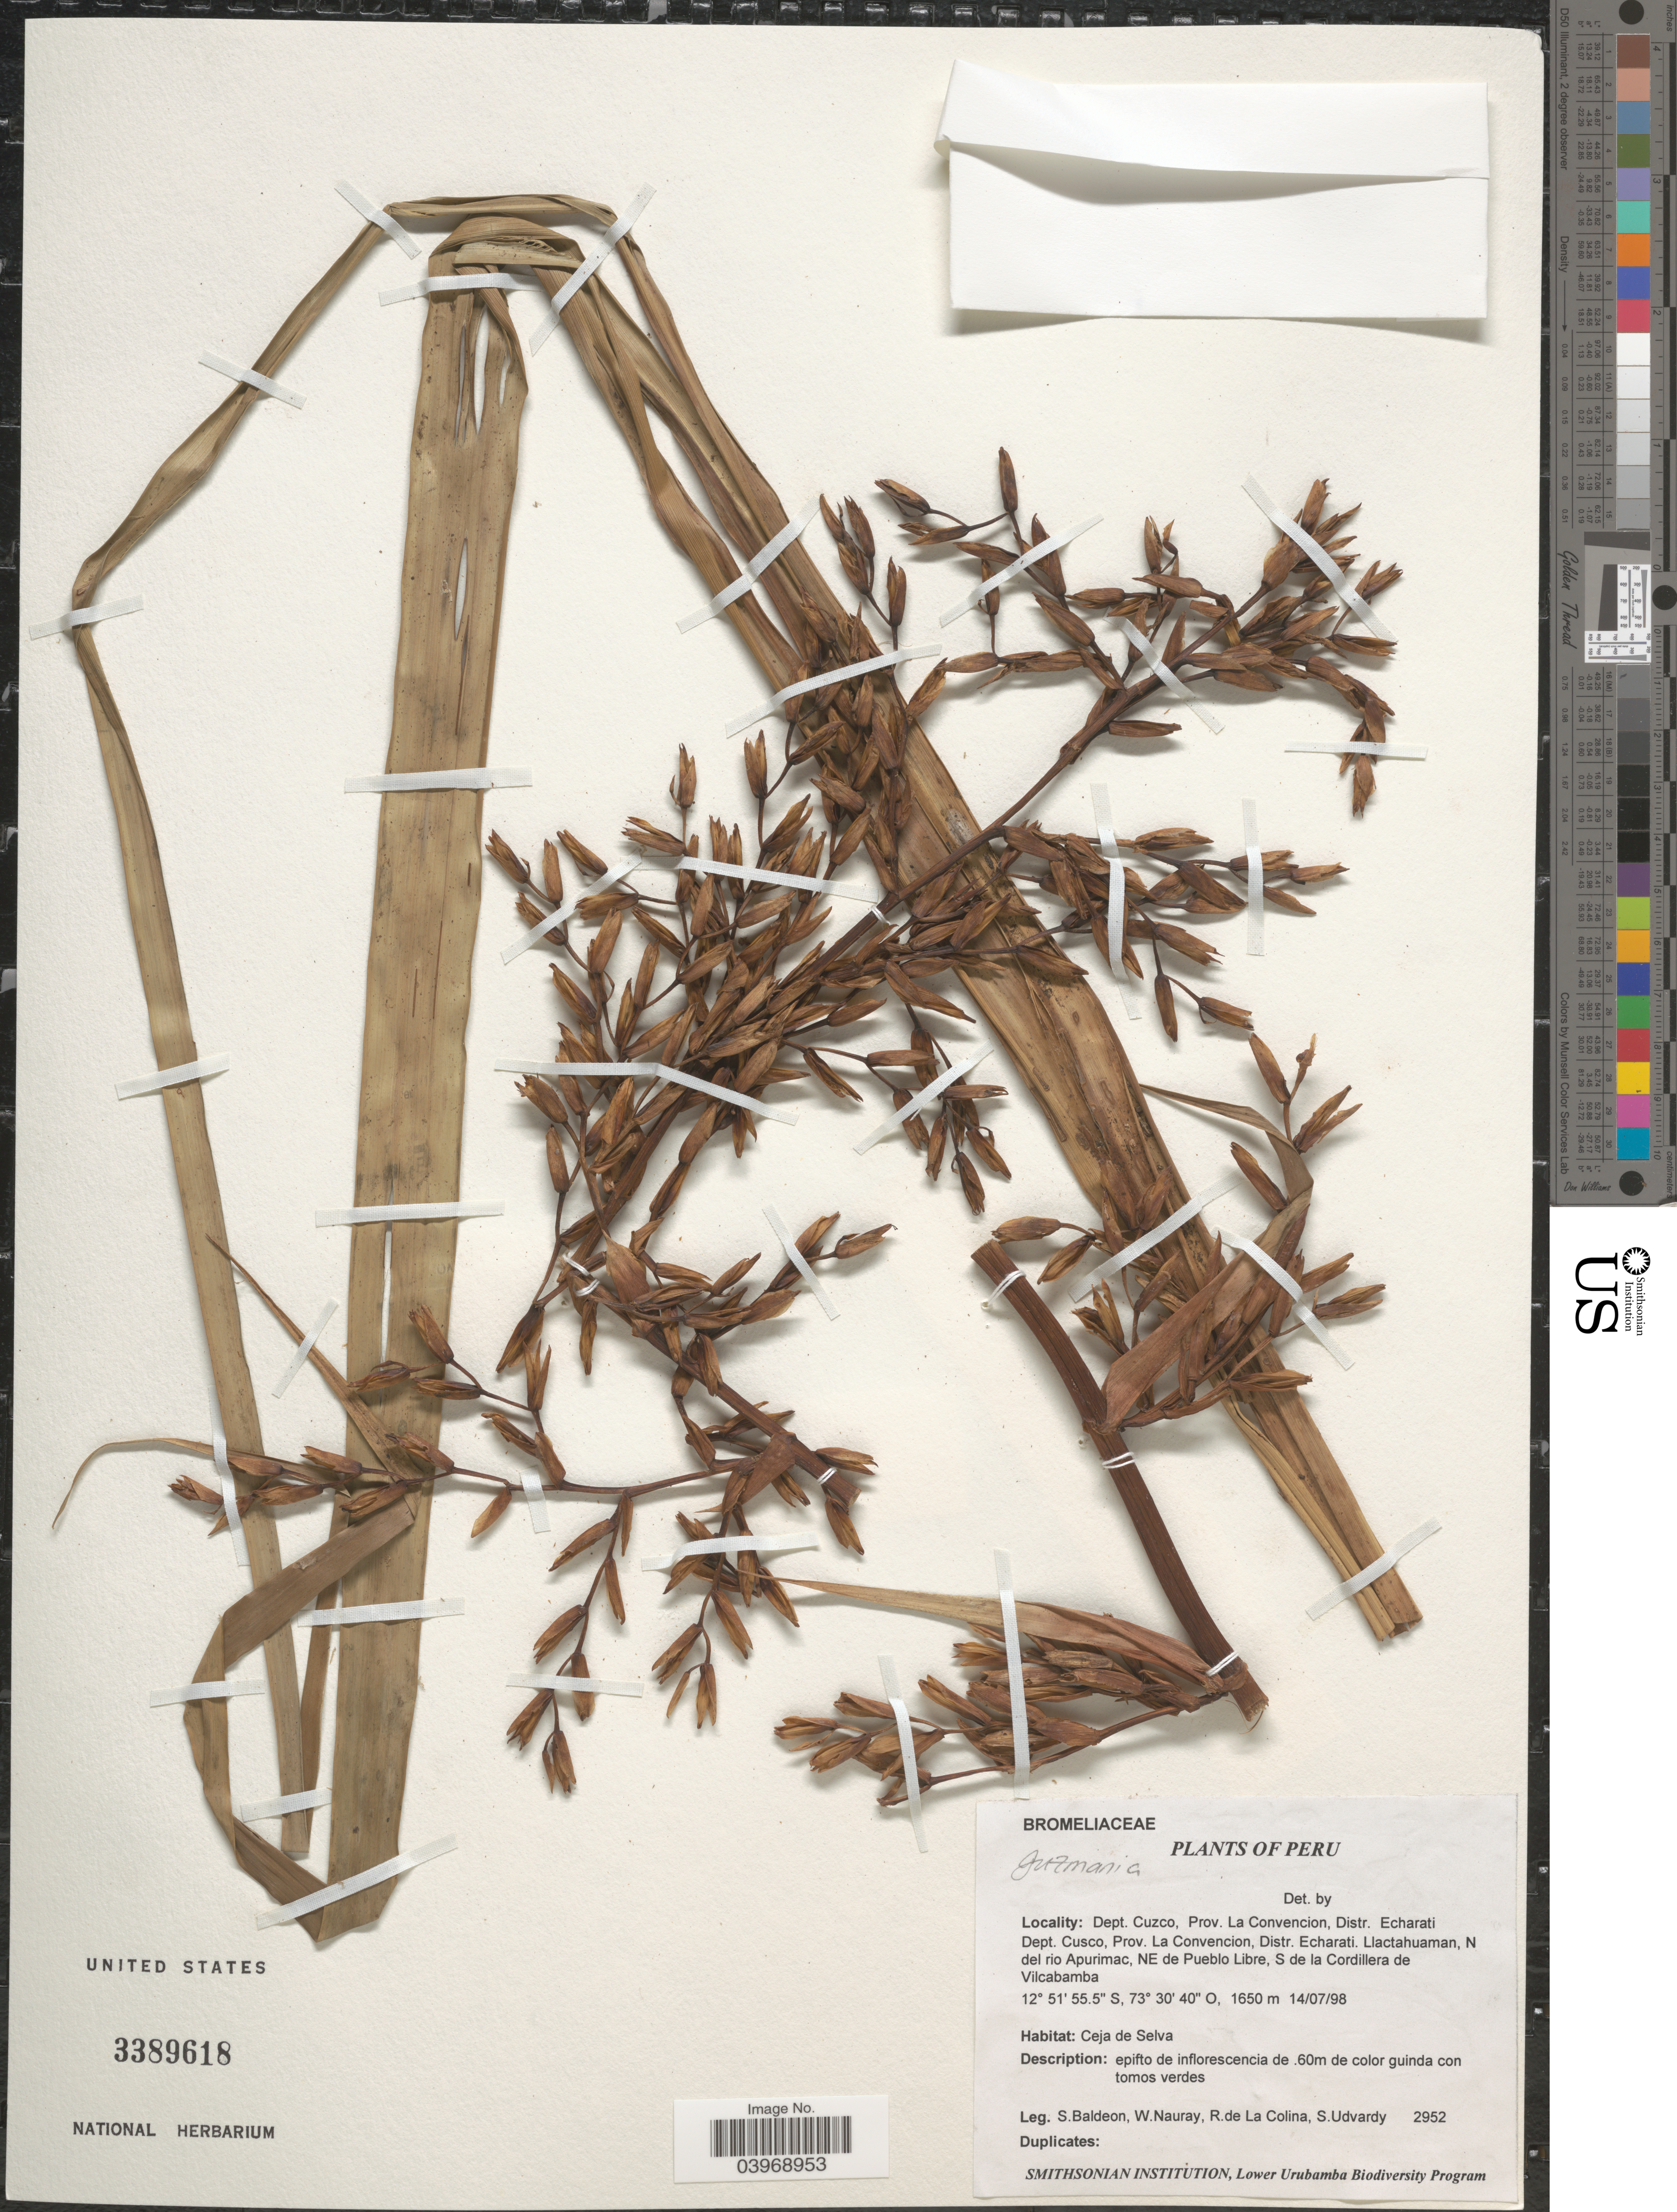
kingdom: Plantae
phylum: Tracheophyta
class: Liliopsida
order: Poales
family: Bromeliaceae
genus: Guzmania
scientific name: Guzmania sp.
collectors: S. Baldeon, W. Nauray, R. Colina & S. Udvardy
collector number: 2952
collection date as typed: Transcribed d/m/y: 14/7/98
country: Peru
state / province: Cusco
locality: Dept. Cuzco, Prov. La Convencion, Distr. Echarati. Llactahuaman, N del rio Apurimac, NE de Pueblo Libre, S de la Cordillera de Vilcabamba.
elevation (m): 1650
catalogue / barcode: US 3389618